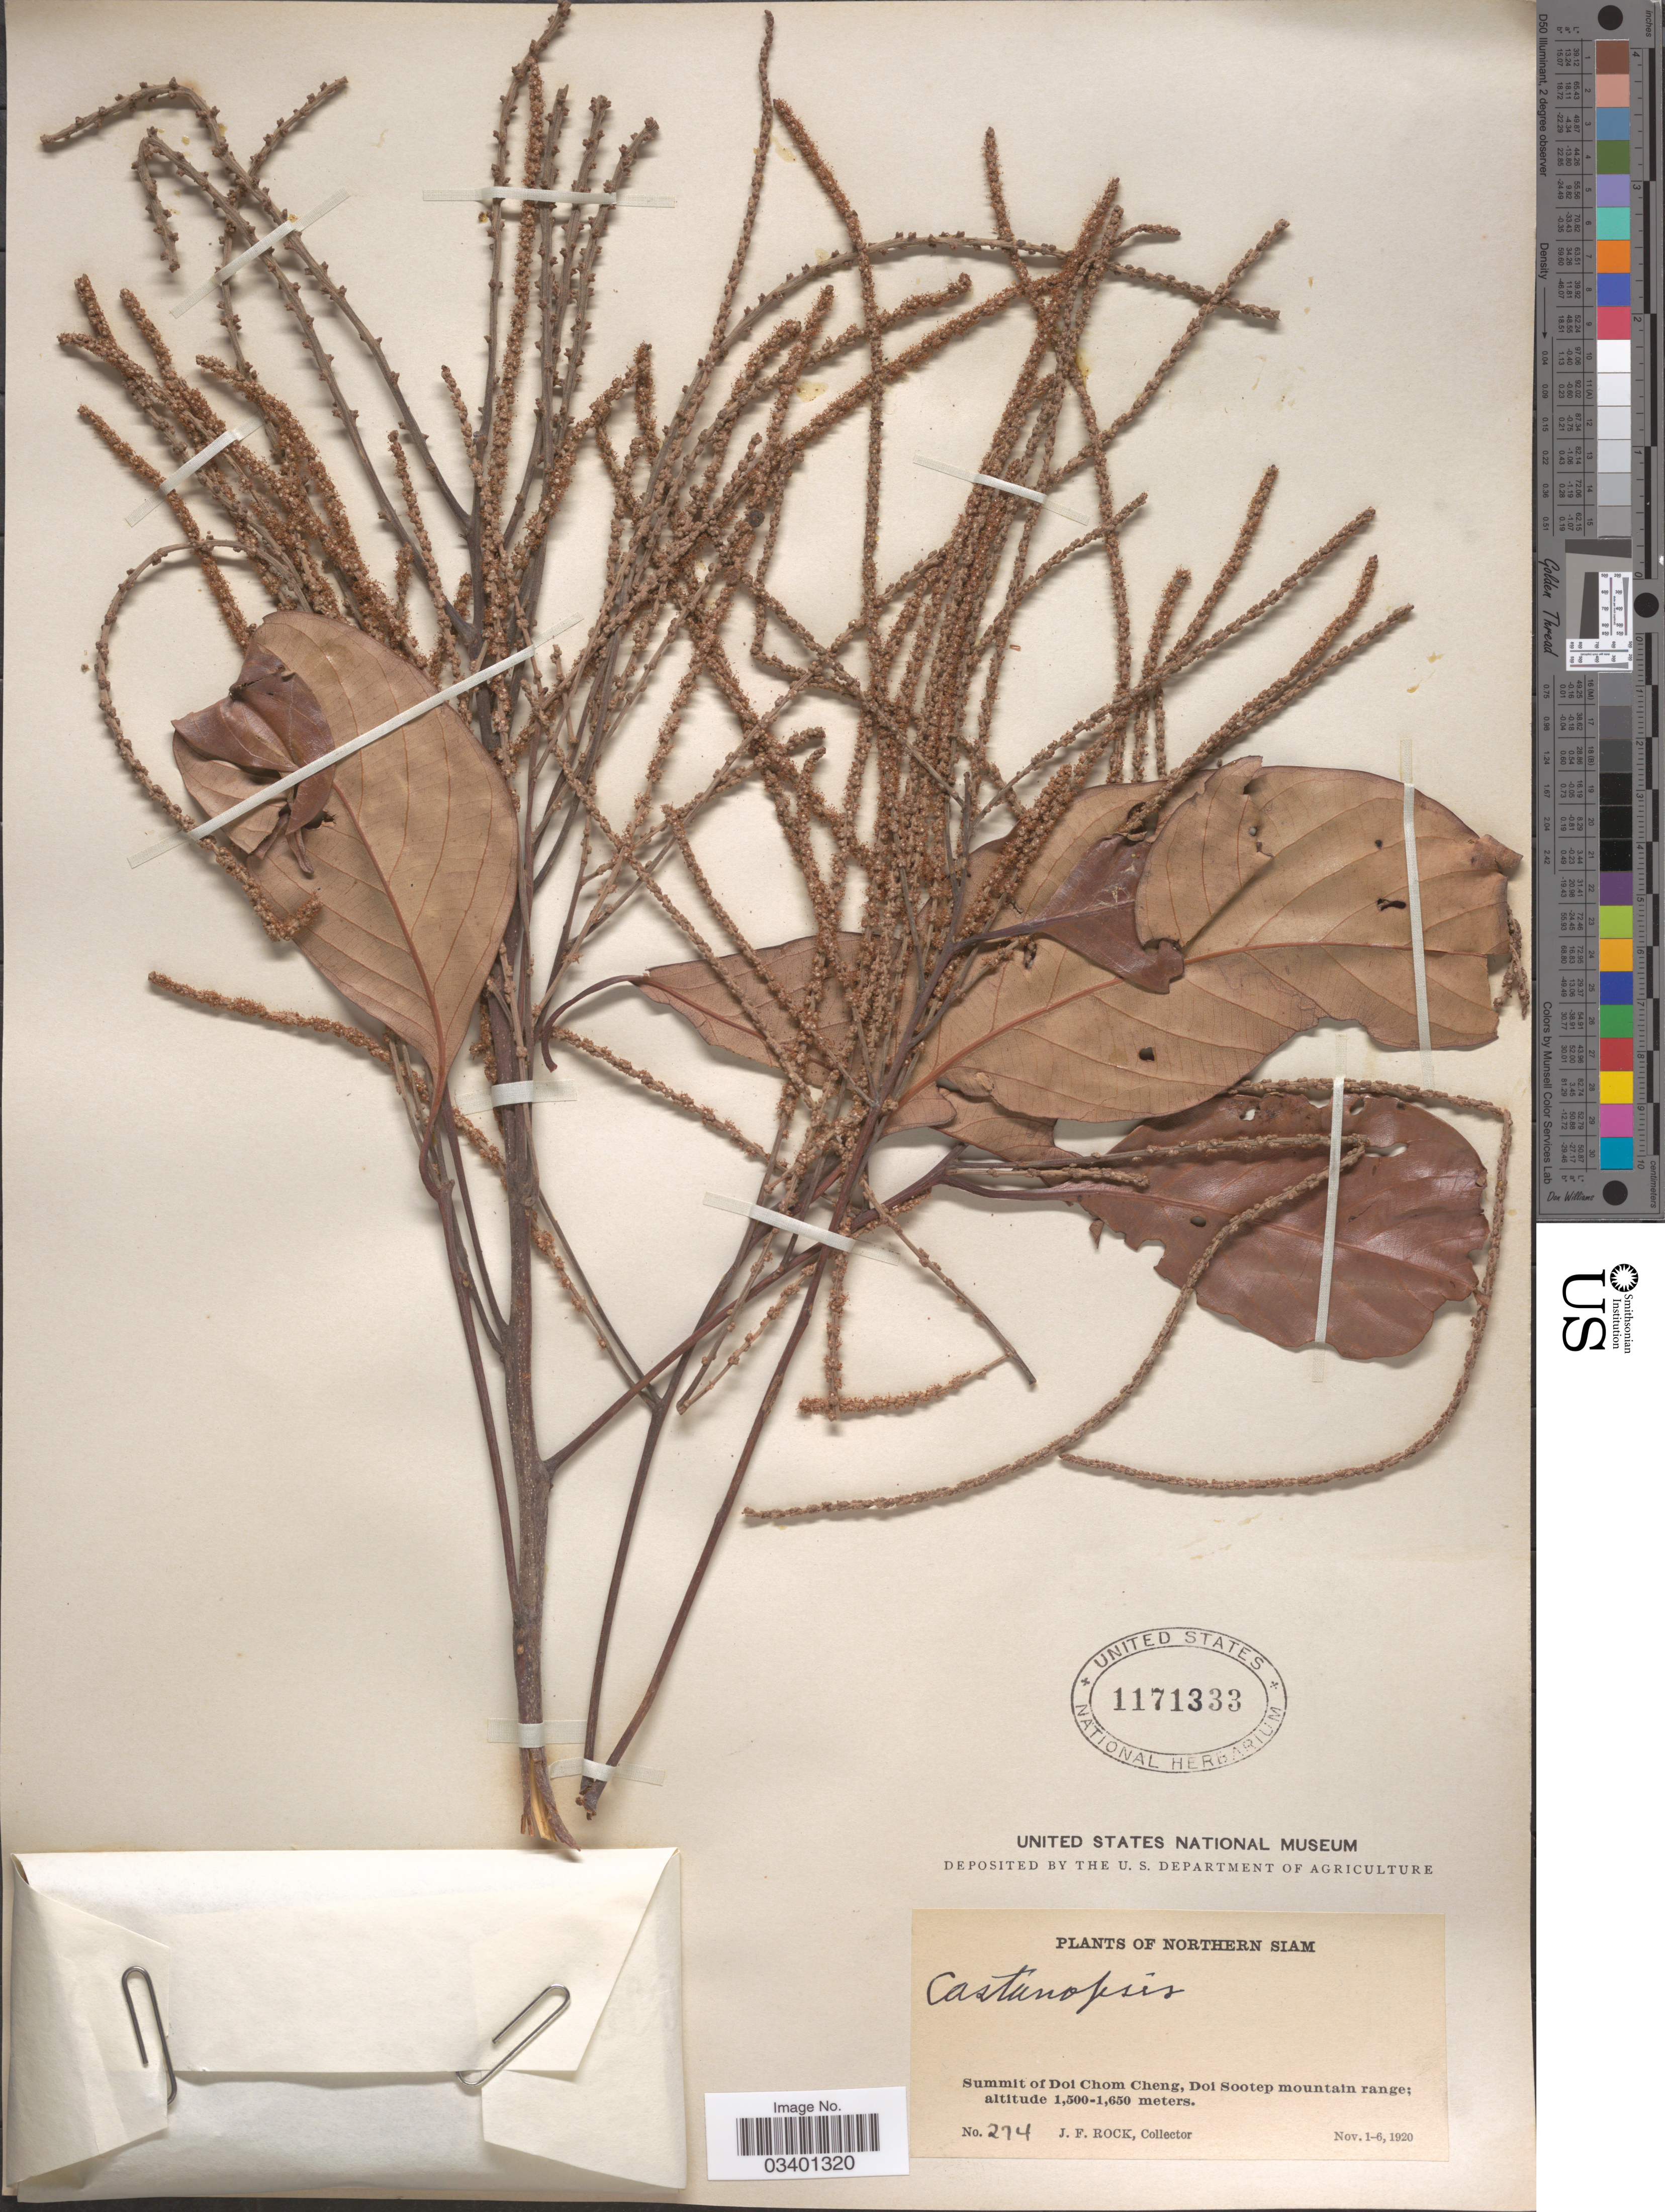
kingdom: Plantae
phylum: Tracheophyta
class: Magnoliopsida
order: Fagales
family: Fagaceae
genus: Castanopsis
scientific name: Castanopsis sp.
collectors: J. Rock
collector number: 274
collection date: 1920-11-01/1920-11-06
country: Thailand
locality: Northern Siam. Summit of Doi Chom Cheng, Doi Sootep mountain range.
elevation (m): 1500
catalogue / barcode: US 1171333